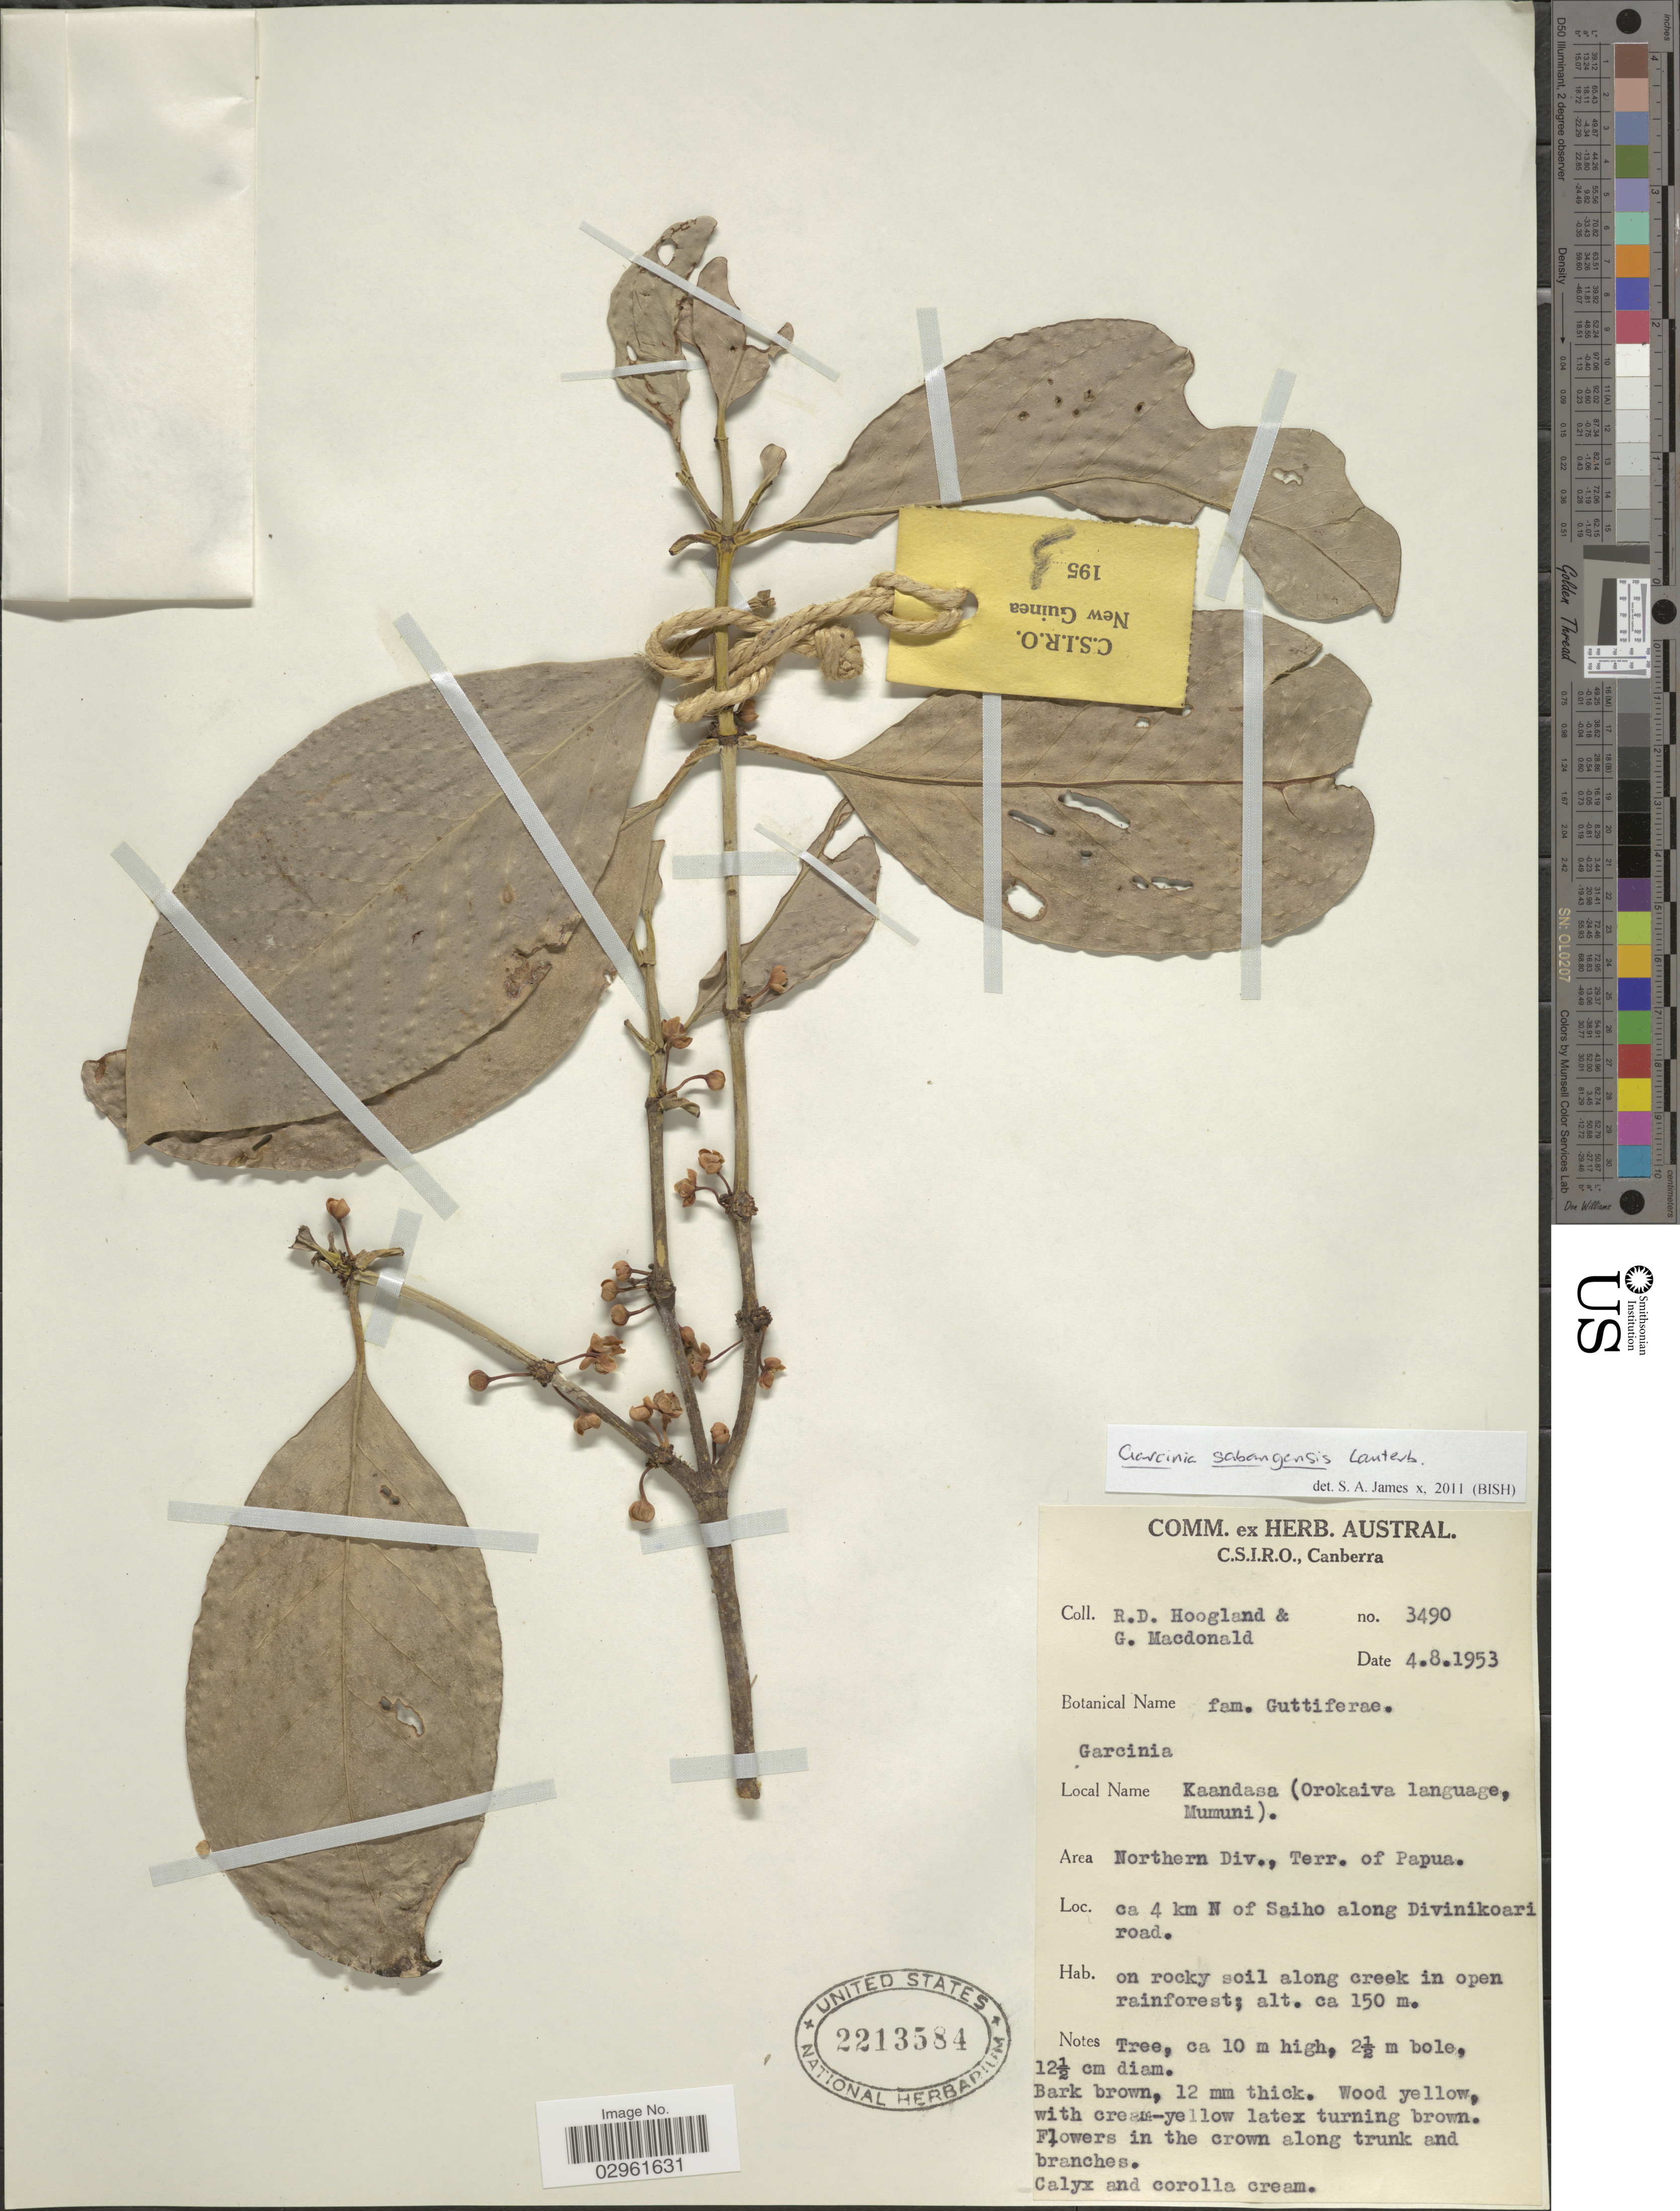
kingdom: Plantae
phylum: Tracheophyta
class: Magnoliopsida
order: Malpighiales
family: Clusiaceae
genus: Garcinia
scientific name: Garcinia sabangensis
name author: Lauterb.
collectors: R. D. Hoogland & G. Macdonald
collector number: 3490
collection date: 1953-08-04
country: Papua New Guinea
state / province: Northern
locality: Area Northern Div., Terr. of Papua. Ca 4 km N of Saiho along Divinikoari road.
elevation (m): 150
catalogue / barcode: US 2213584